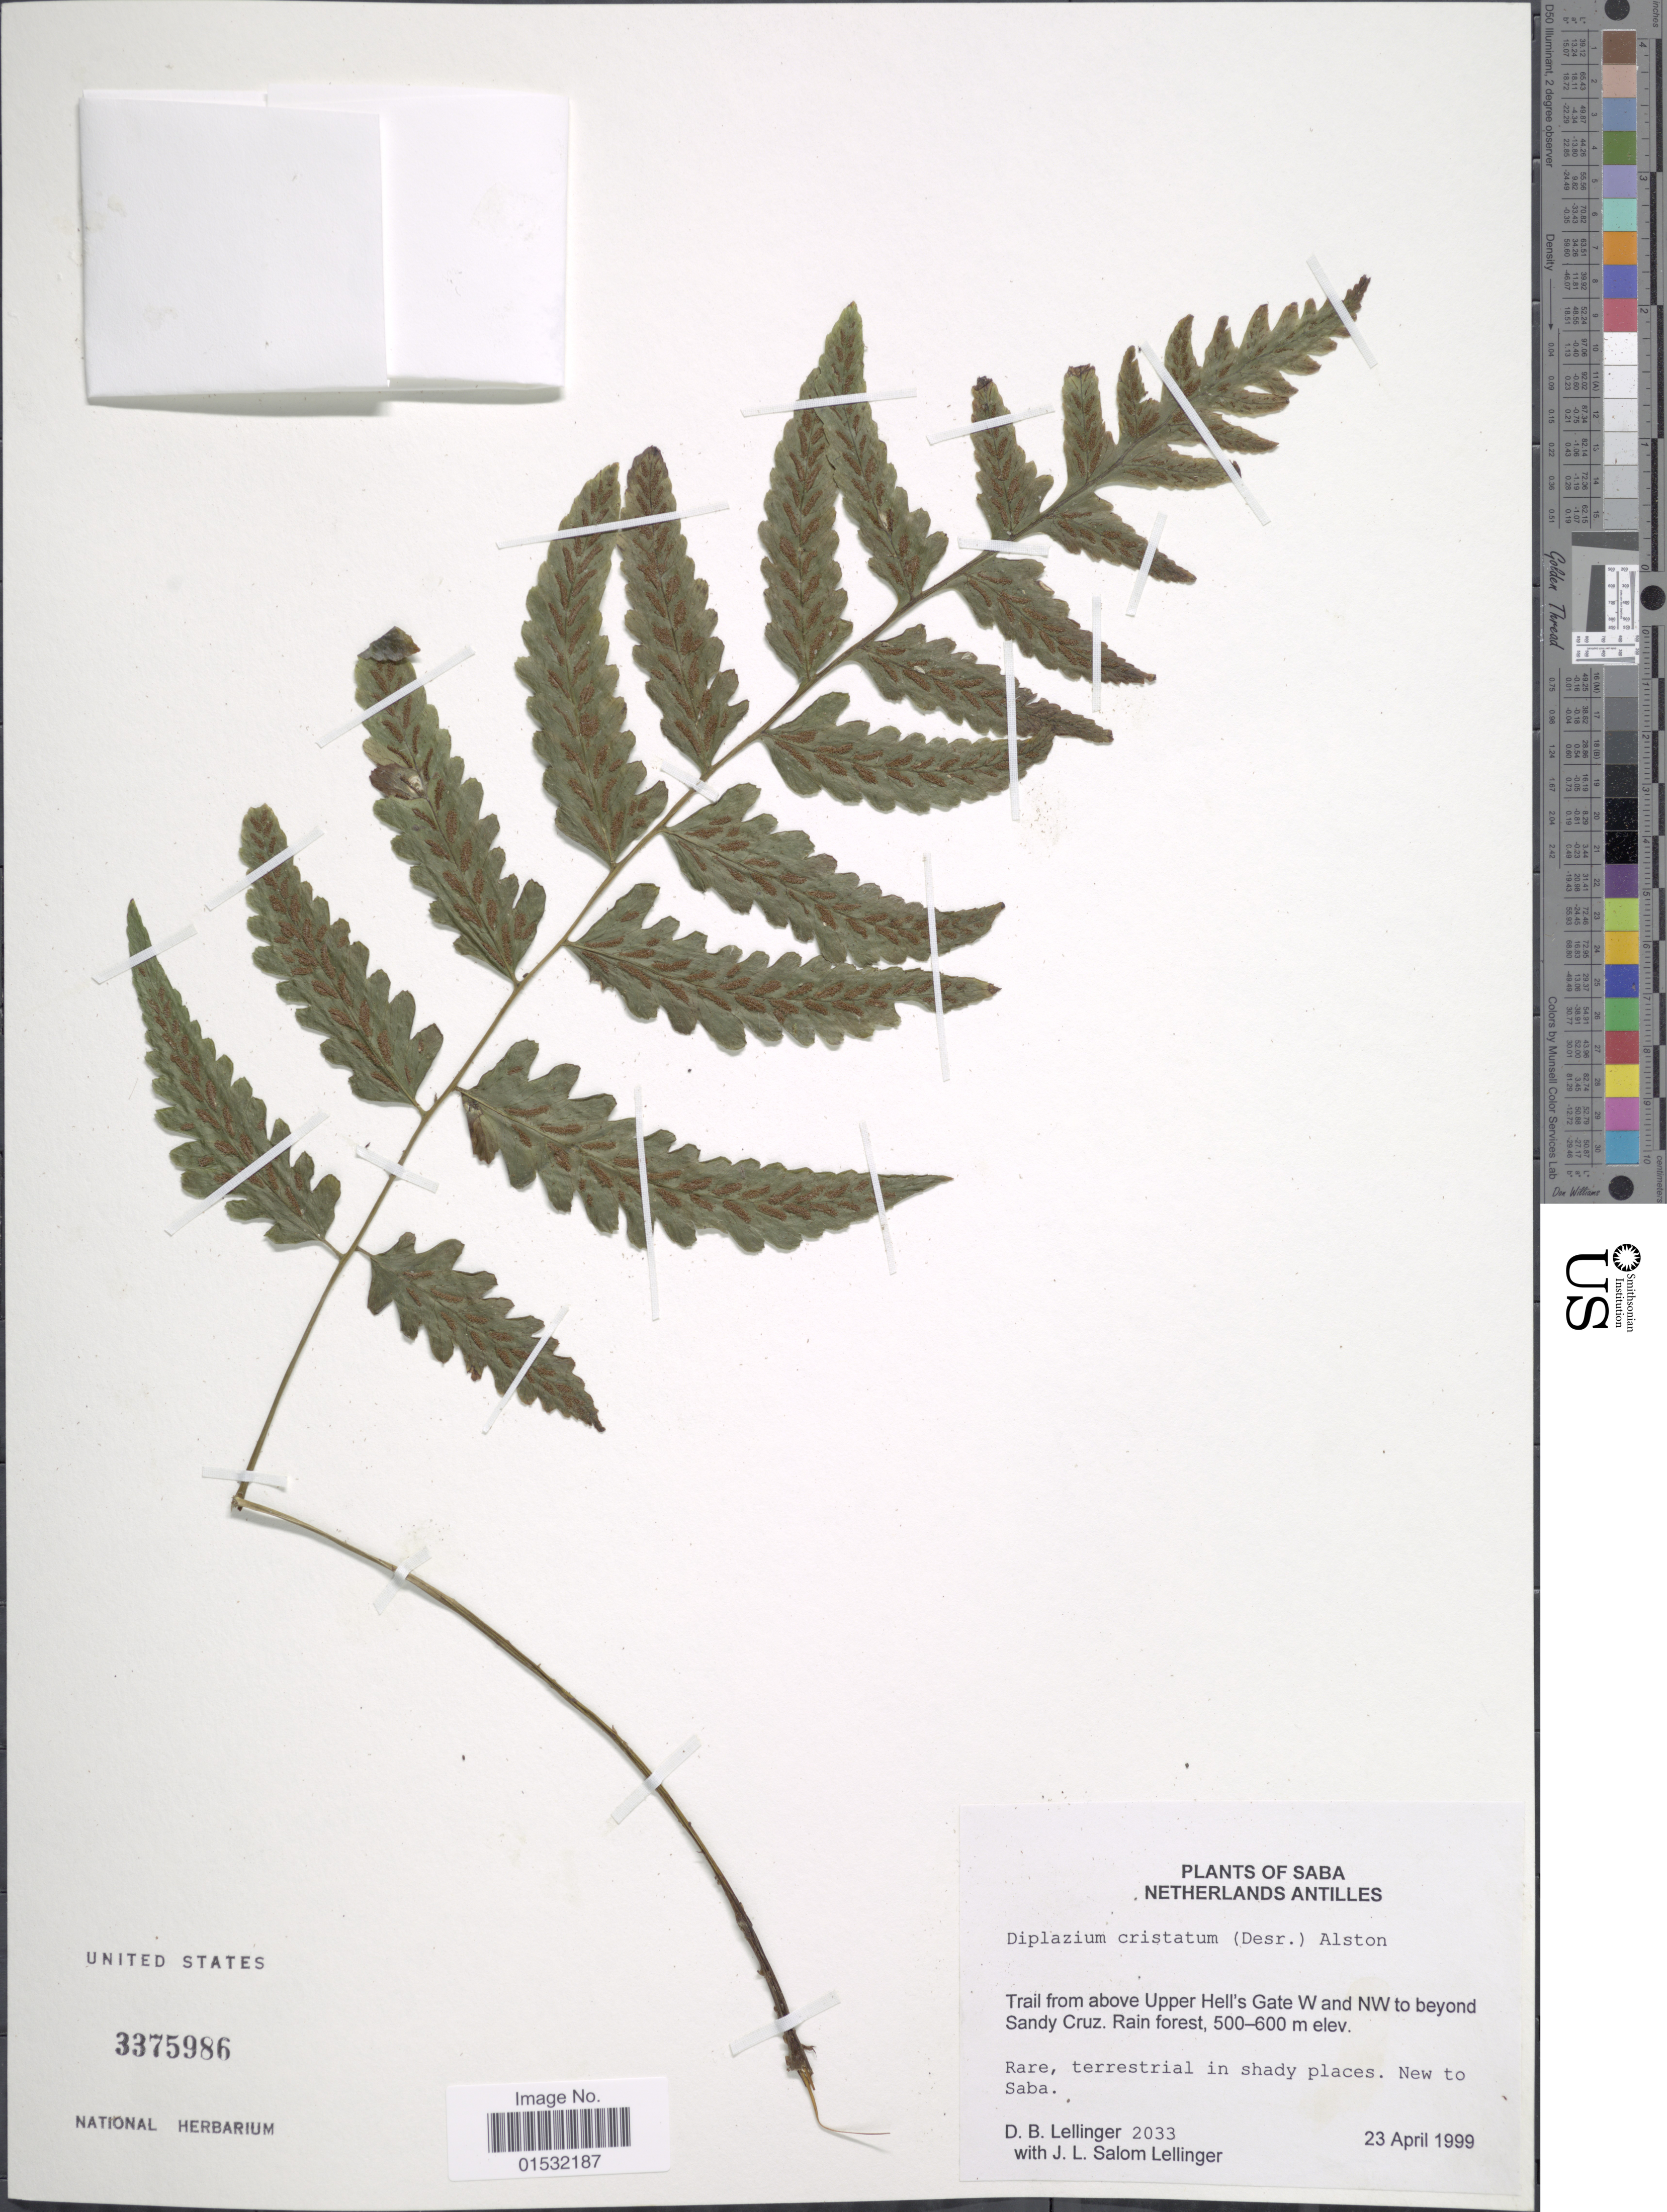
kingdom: Plantae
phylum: Tracheophyta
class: Polypodiopsida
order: Polypodiales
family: Athyriaceae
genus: Diplazium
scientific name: Diplazium cristatum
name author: (Desr.) Alston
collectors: D. B. Lellinger & J. Salom Lellinger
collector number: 2033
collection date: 1999-04-23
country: Netherlands Antilles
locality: Saba. Traail from above Upper Hell's Gate W and NW to beyond Sandy Cruz. Rain forest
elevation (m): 500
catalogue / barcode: US 3375986